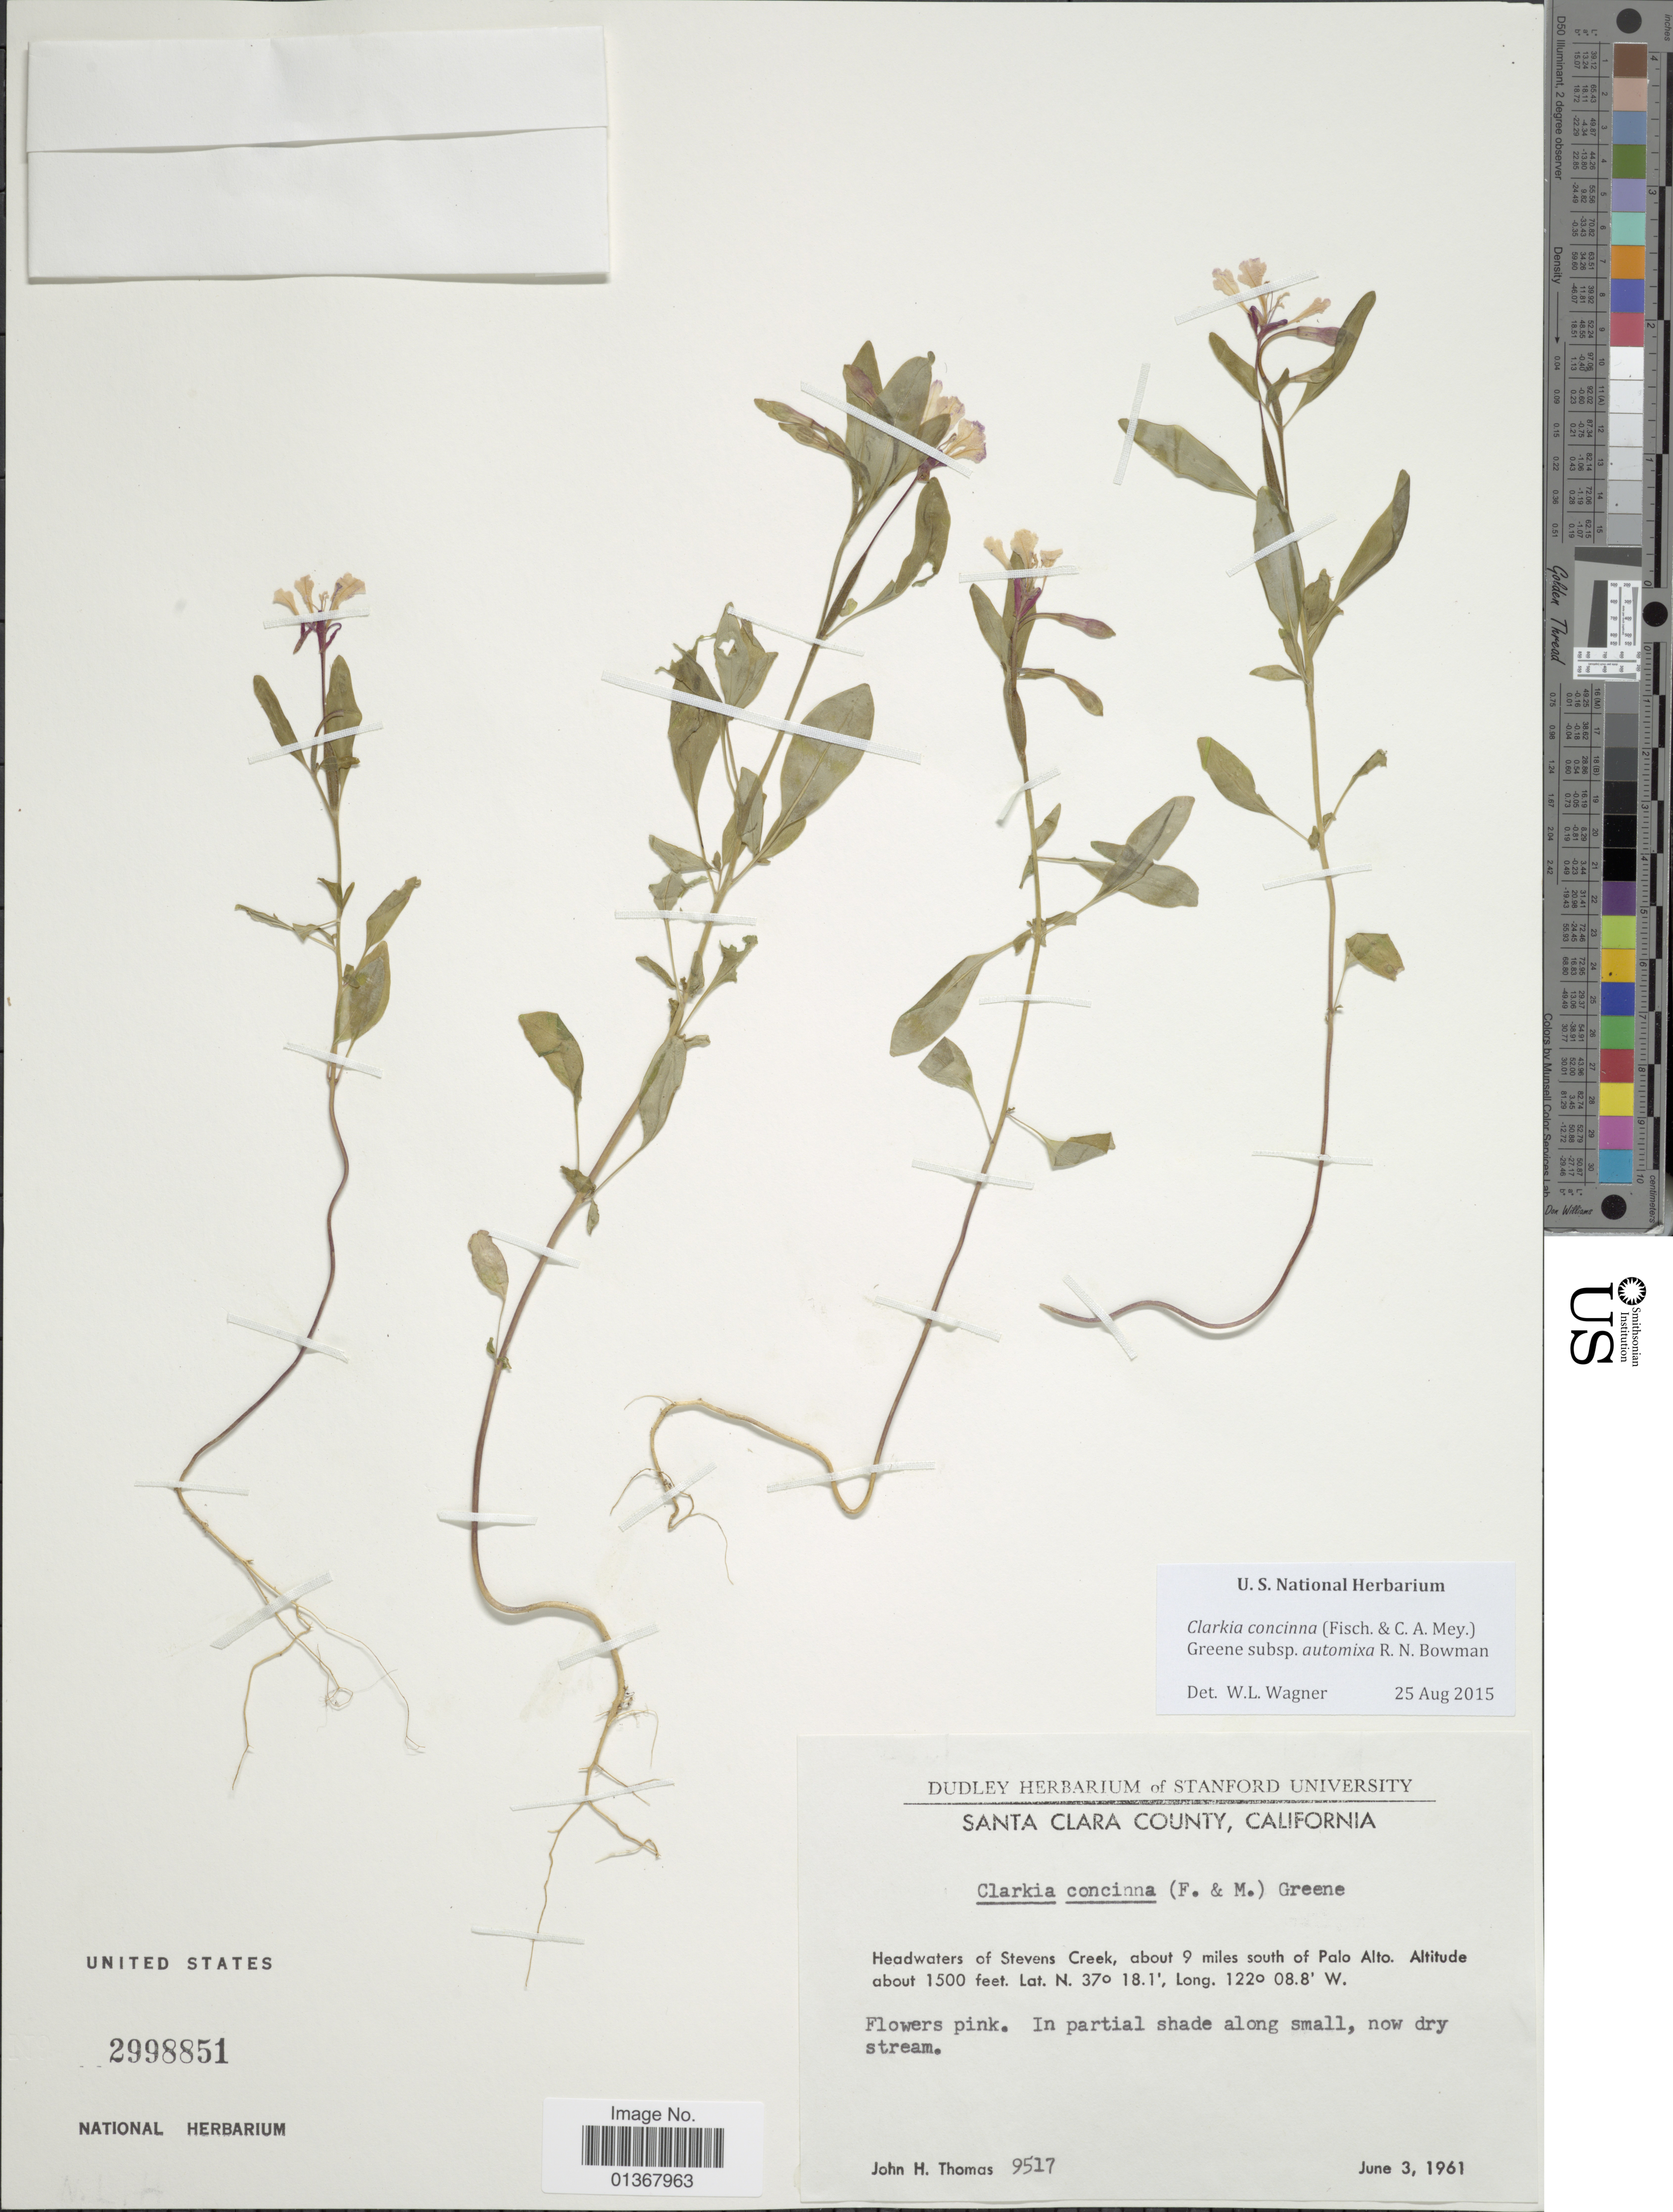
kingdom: Plantae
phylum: Tracheophyta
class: Magnoliopsida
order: Myrtales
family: Onagraceae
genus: Clarkia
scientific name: Clarkia concinna subsp. automixa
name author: R.N. Bowman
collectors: J. H. Thomas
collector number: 9517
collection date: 1961-06-03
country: United States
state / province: California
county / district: Santa Clara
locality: Santa Clara County, Headwaters of Stevens Creek, about 9 miles south of Palo Alto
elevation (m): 457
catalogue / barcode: US 2998851